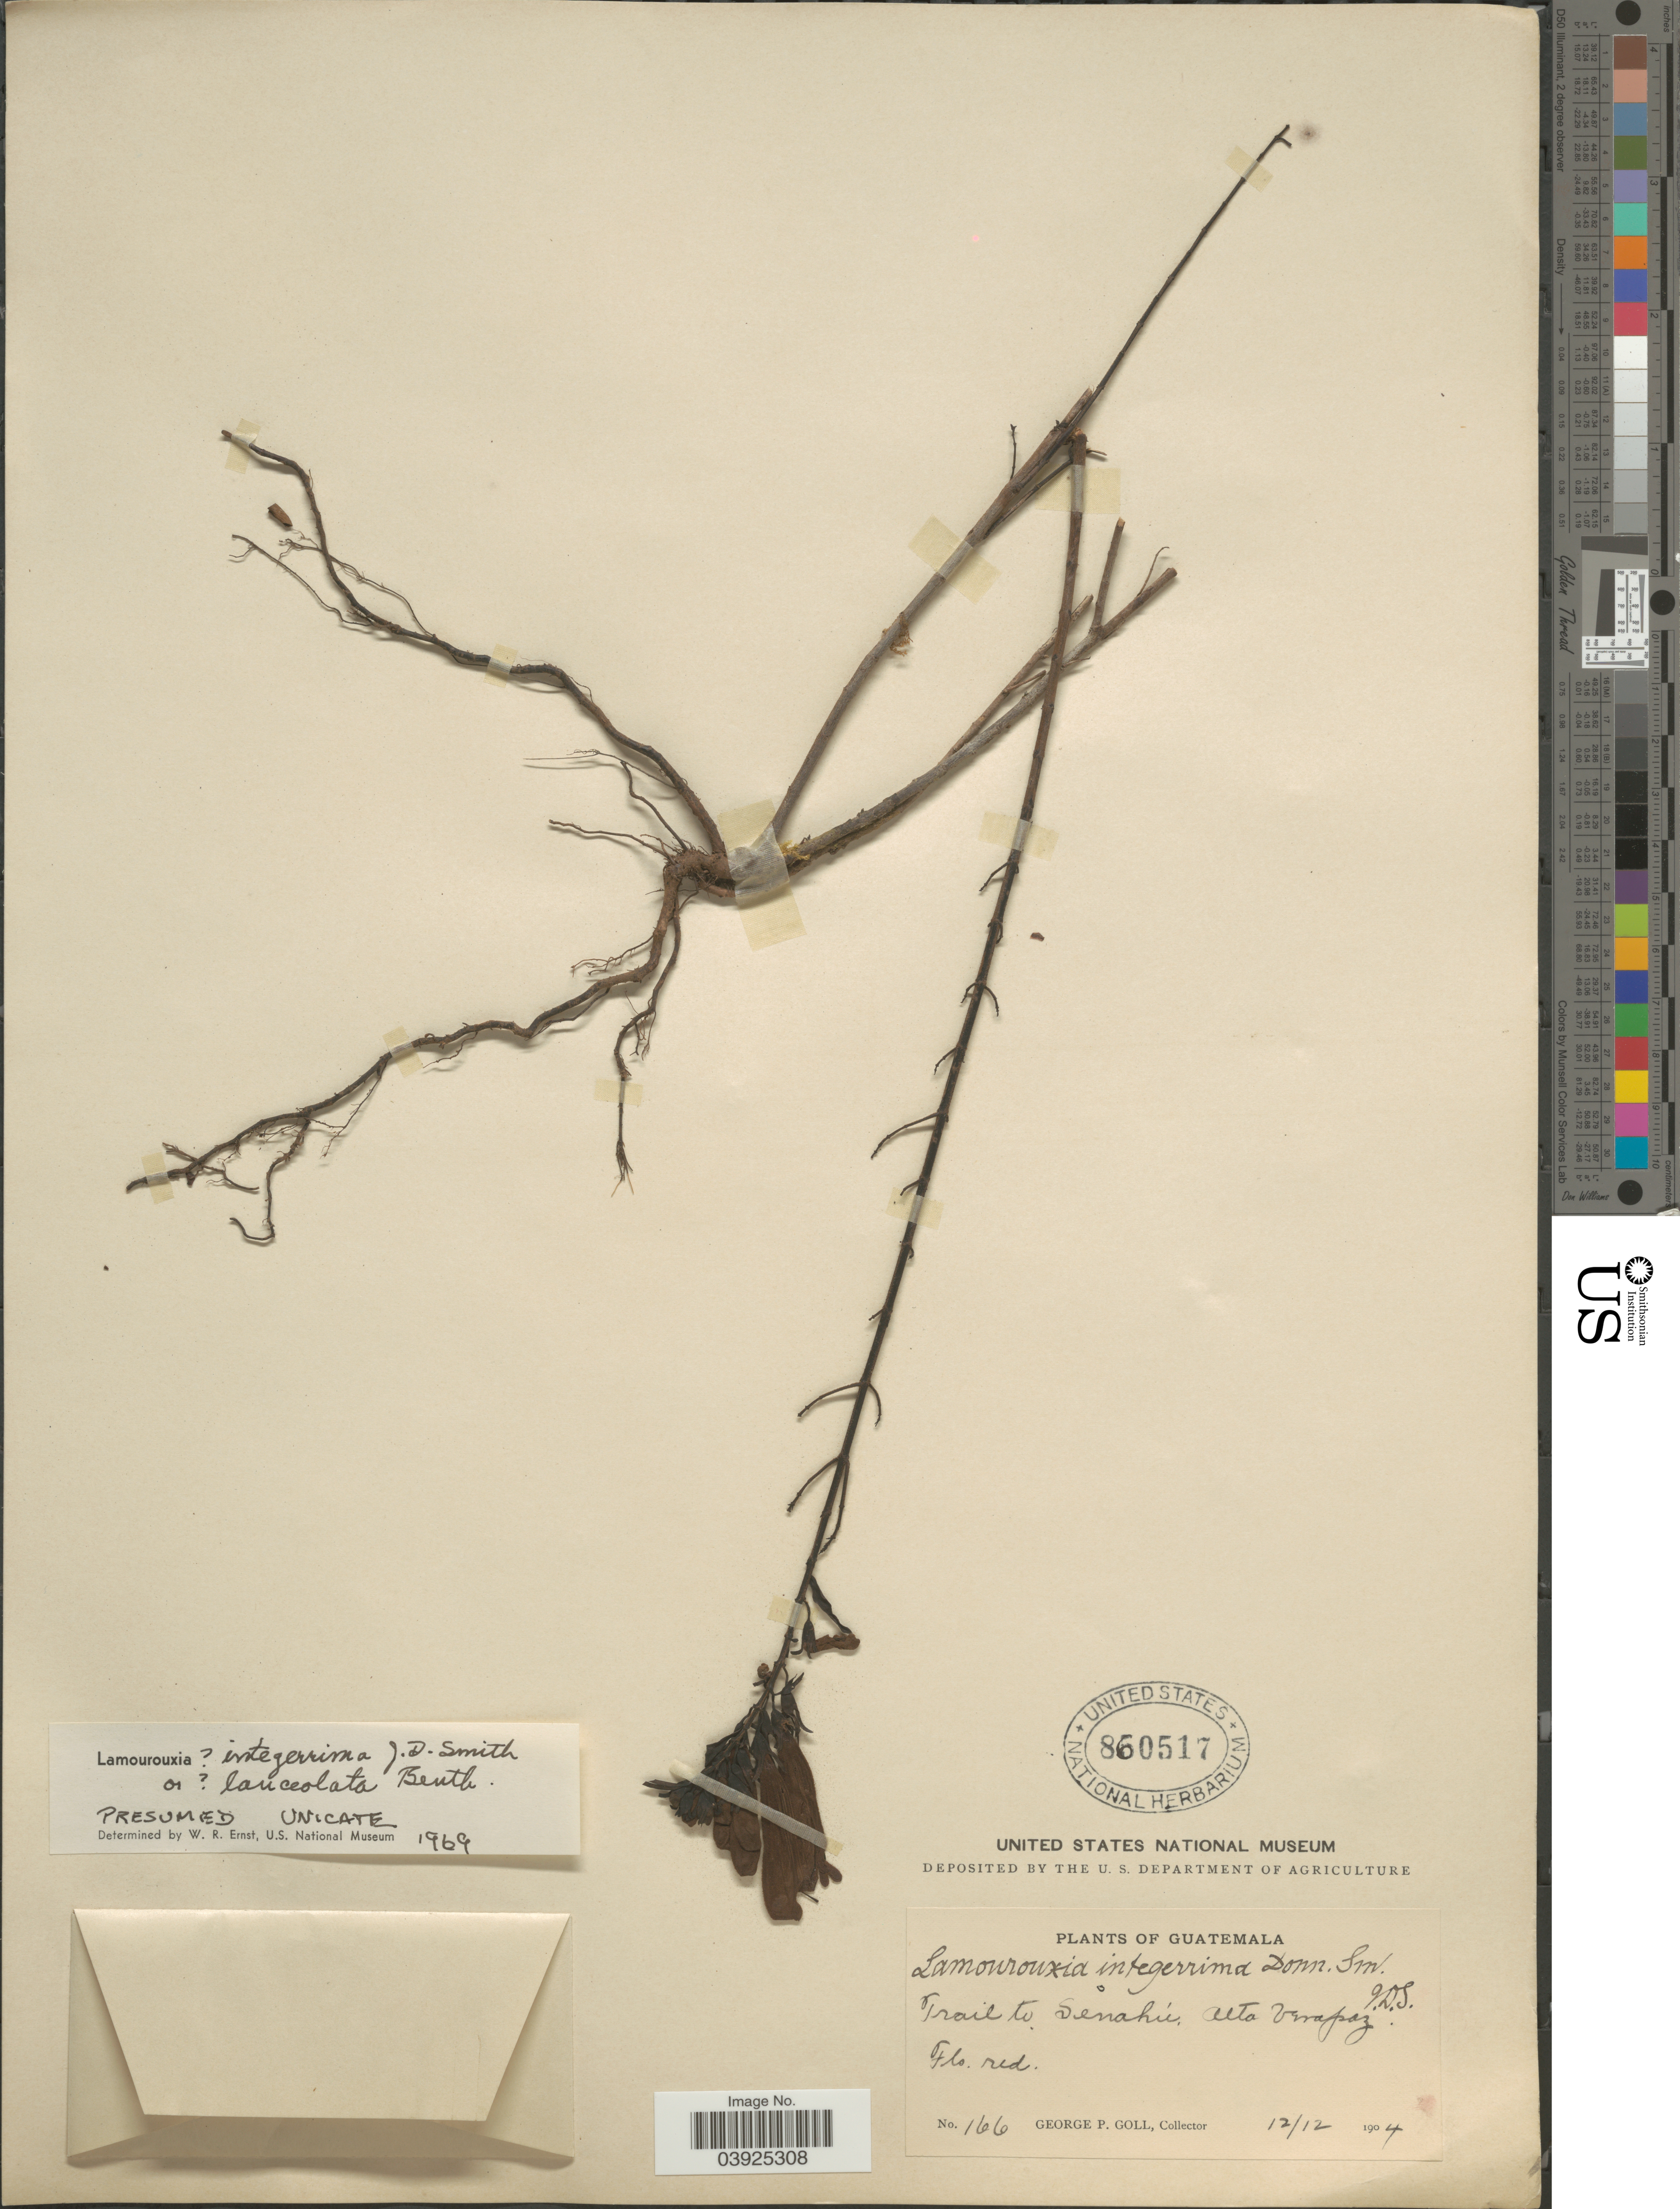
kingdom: Plantae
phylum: Tracheophyta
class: Magnoliopsida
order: Lamiales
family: Orobanchaceae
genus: Lamourouxia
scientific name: Lamourouxia integerrima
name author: Donn. Sm.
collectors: G. P. Goll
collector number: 166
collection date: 1904-12-12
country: Guatemala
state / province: Alta Verapaz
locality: Trail to Senahi.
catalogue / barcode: US 860517